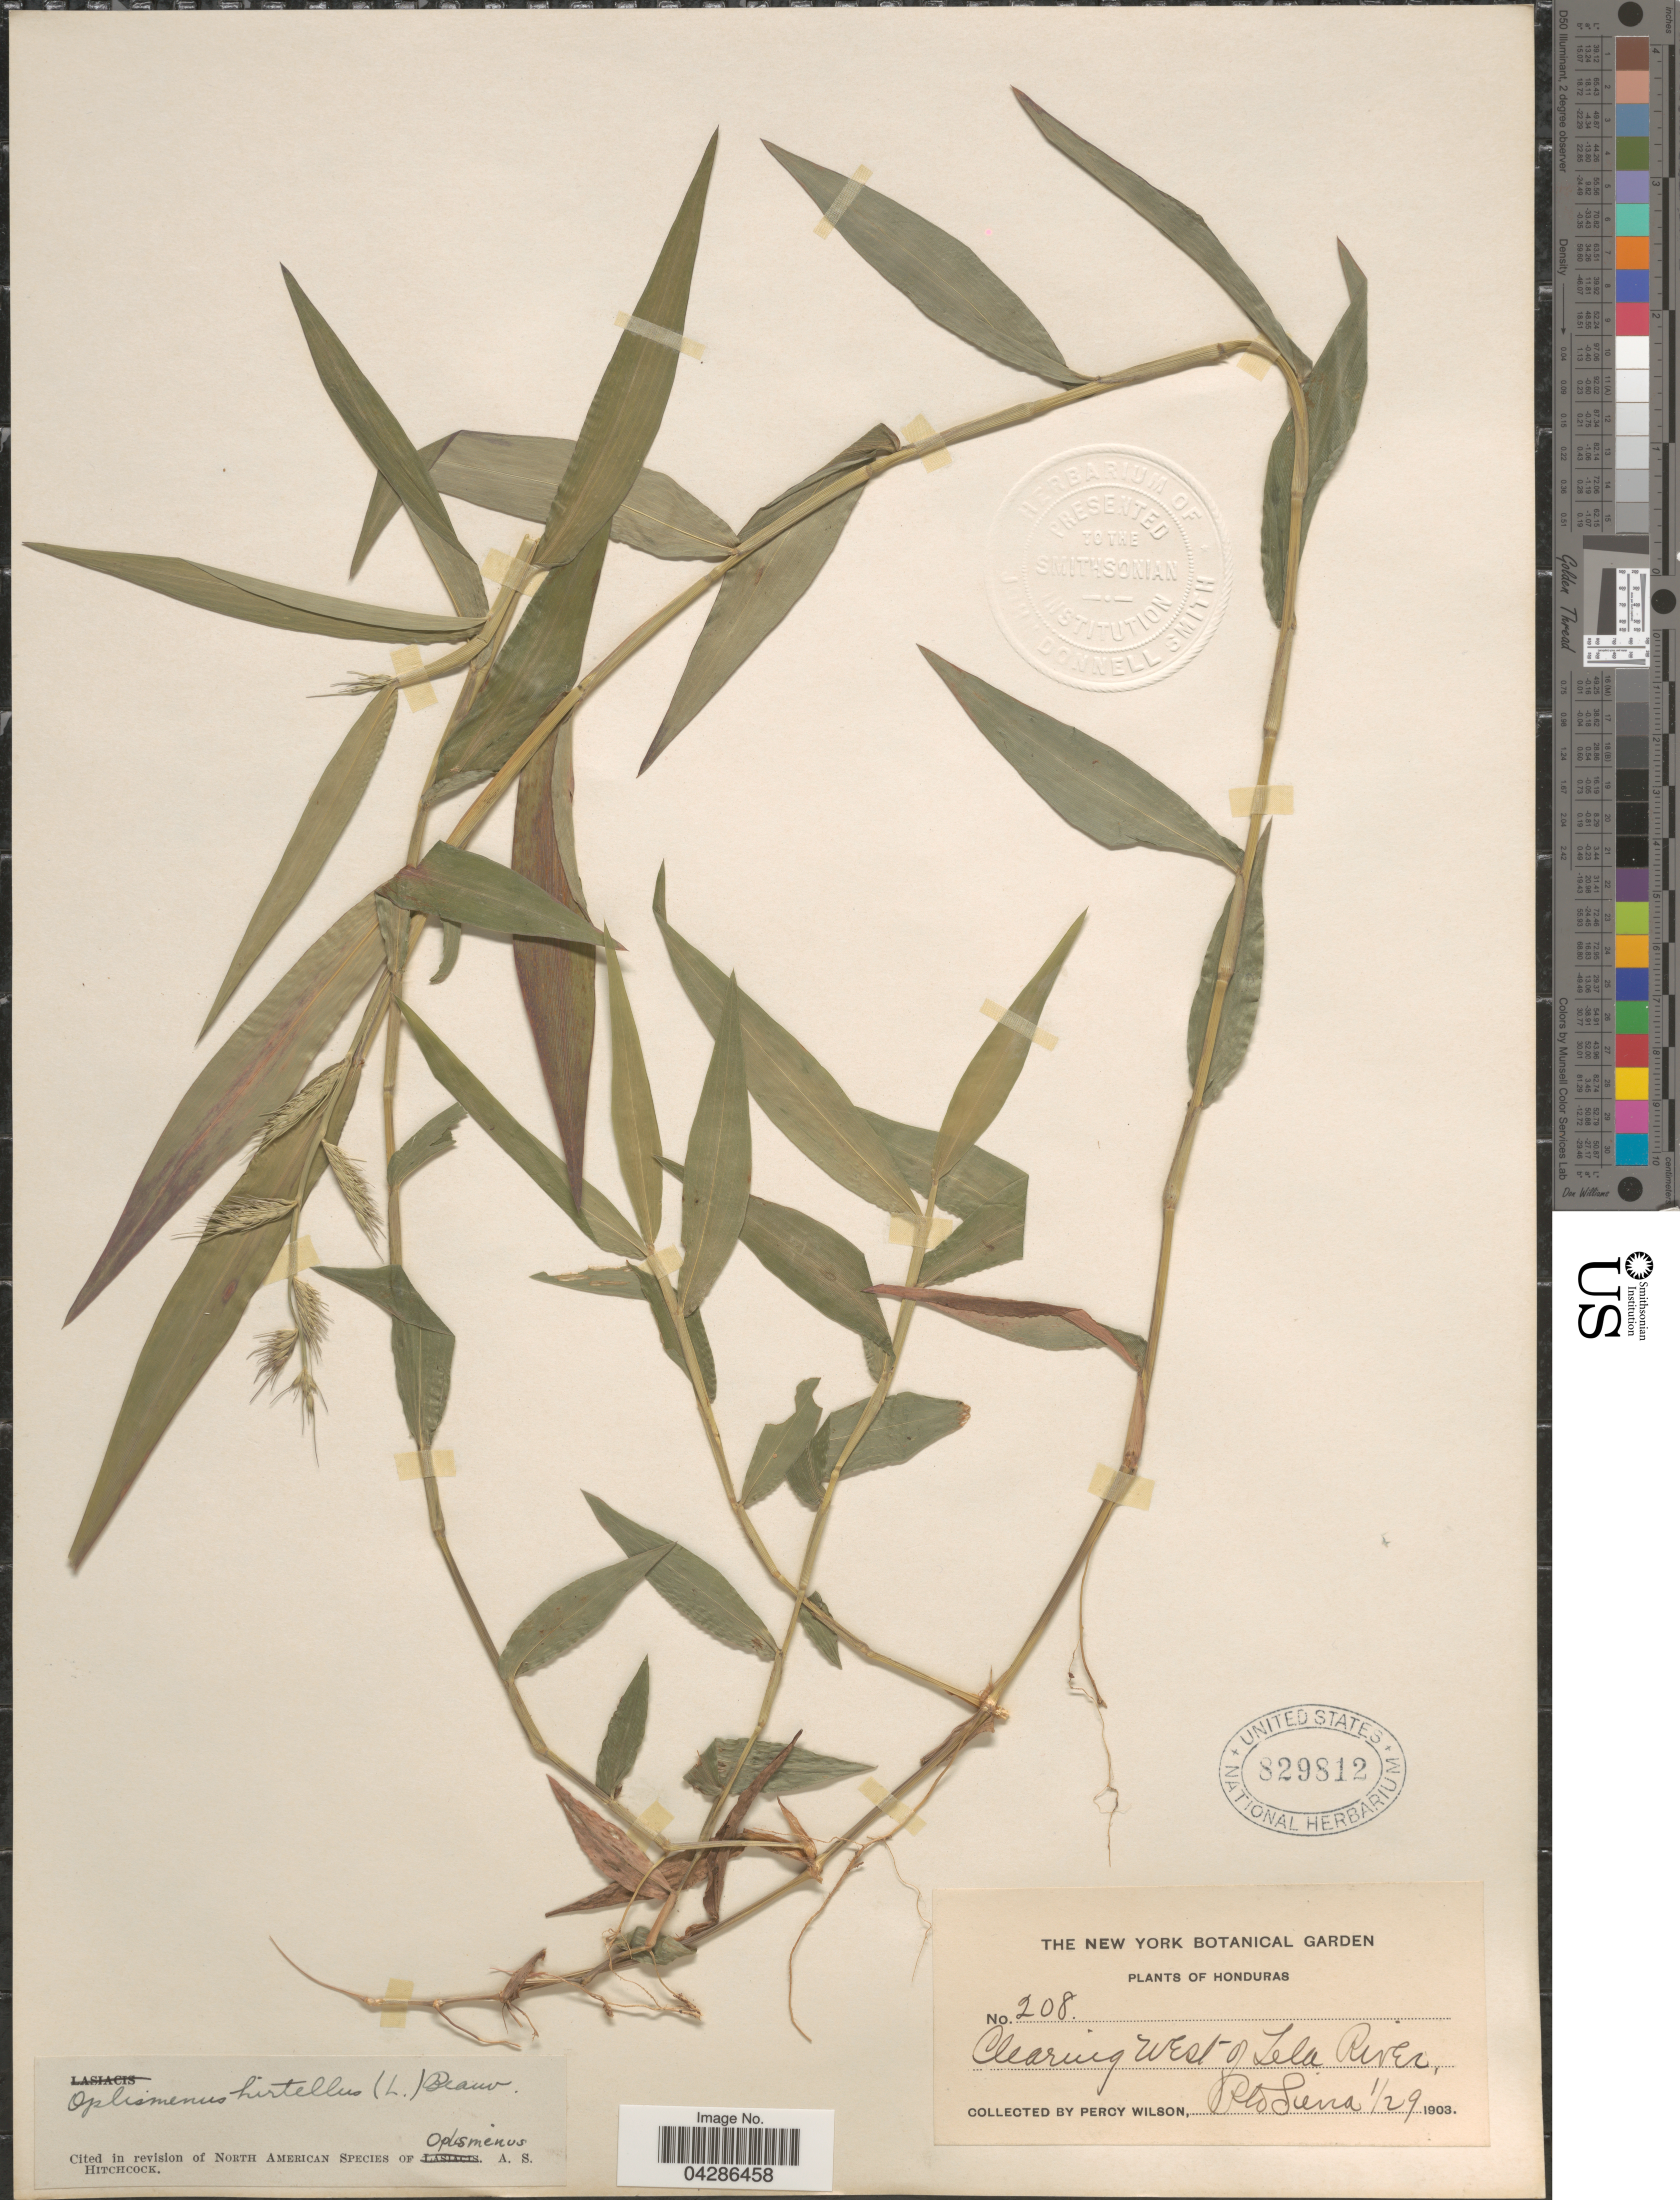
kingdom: Plantae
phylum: Tracheophyta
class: Liliopsida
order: Poales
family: Poaceae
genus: Oplismenus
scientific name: Oplismenus hirtellus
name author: (L.) P. Beauv.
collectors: P. Wilson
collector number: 208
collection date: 1903-01-29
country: Honduras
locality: Clearing West of Lela River, Pto. Sierra.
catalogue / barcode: US 829812